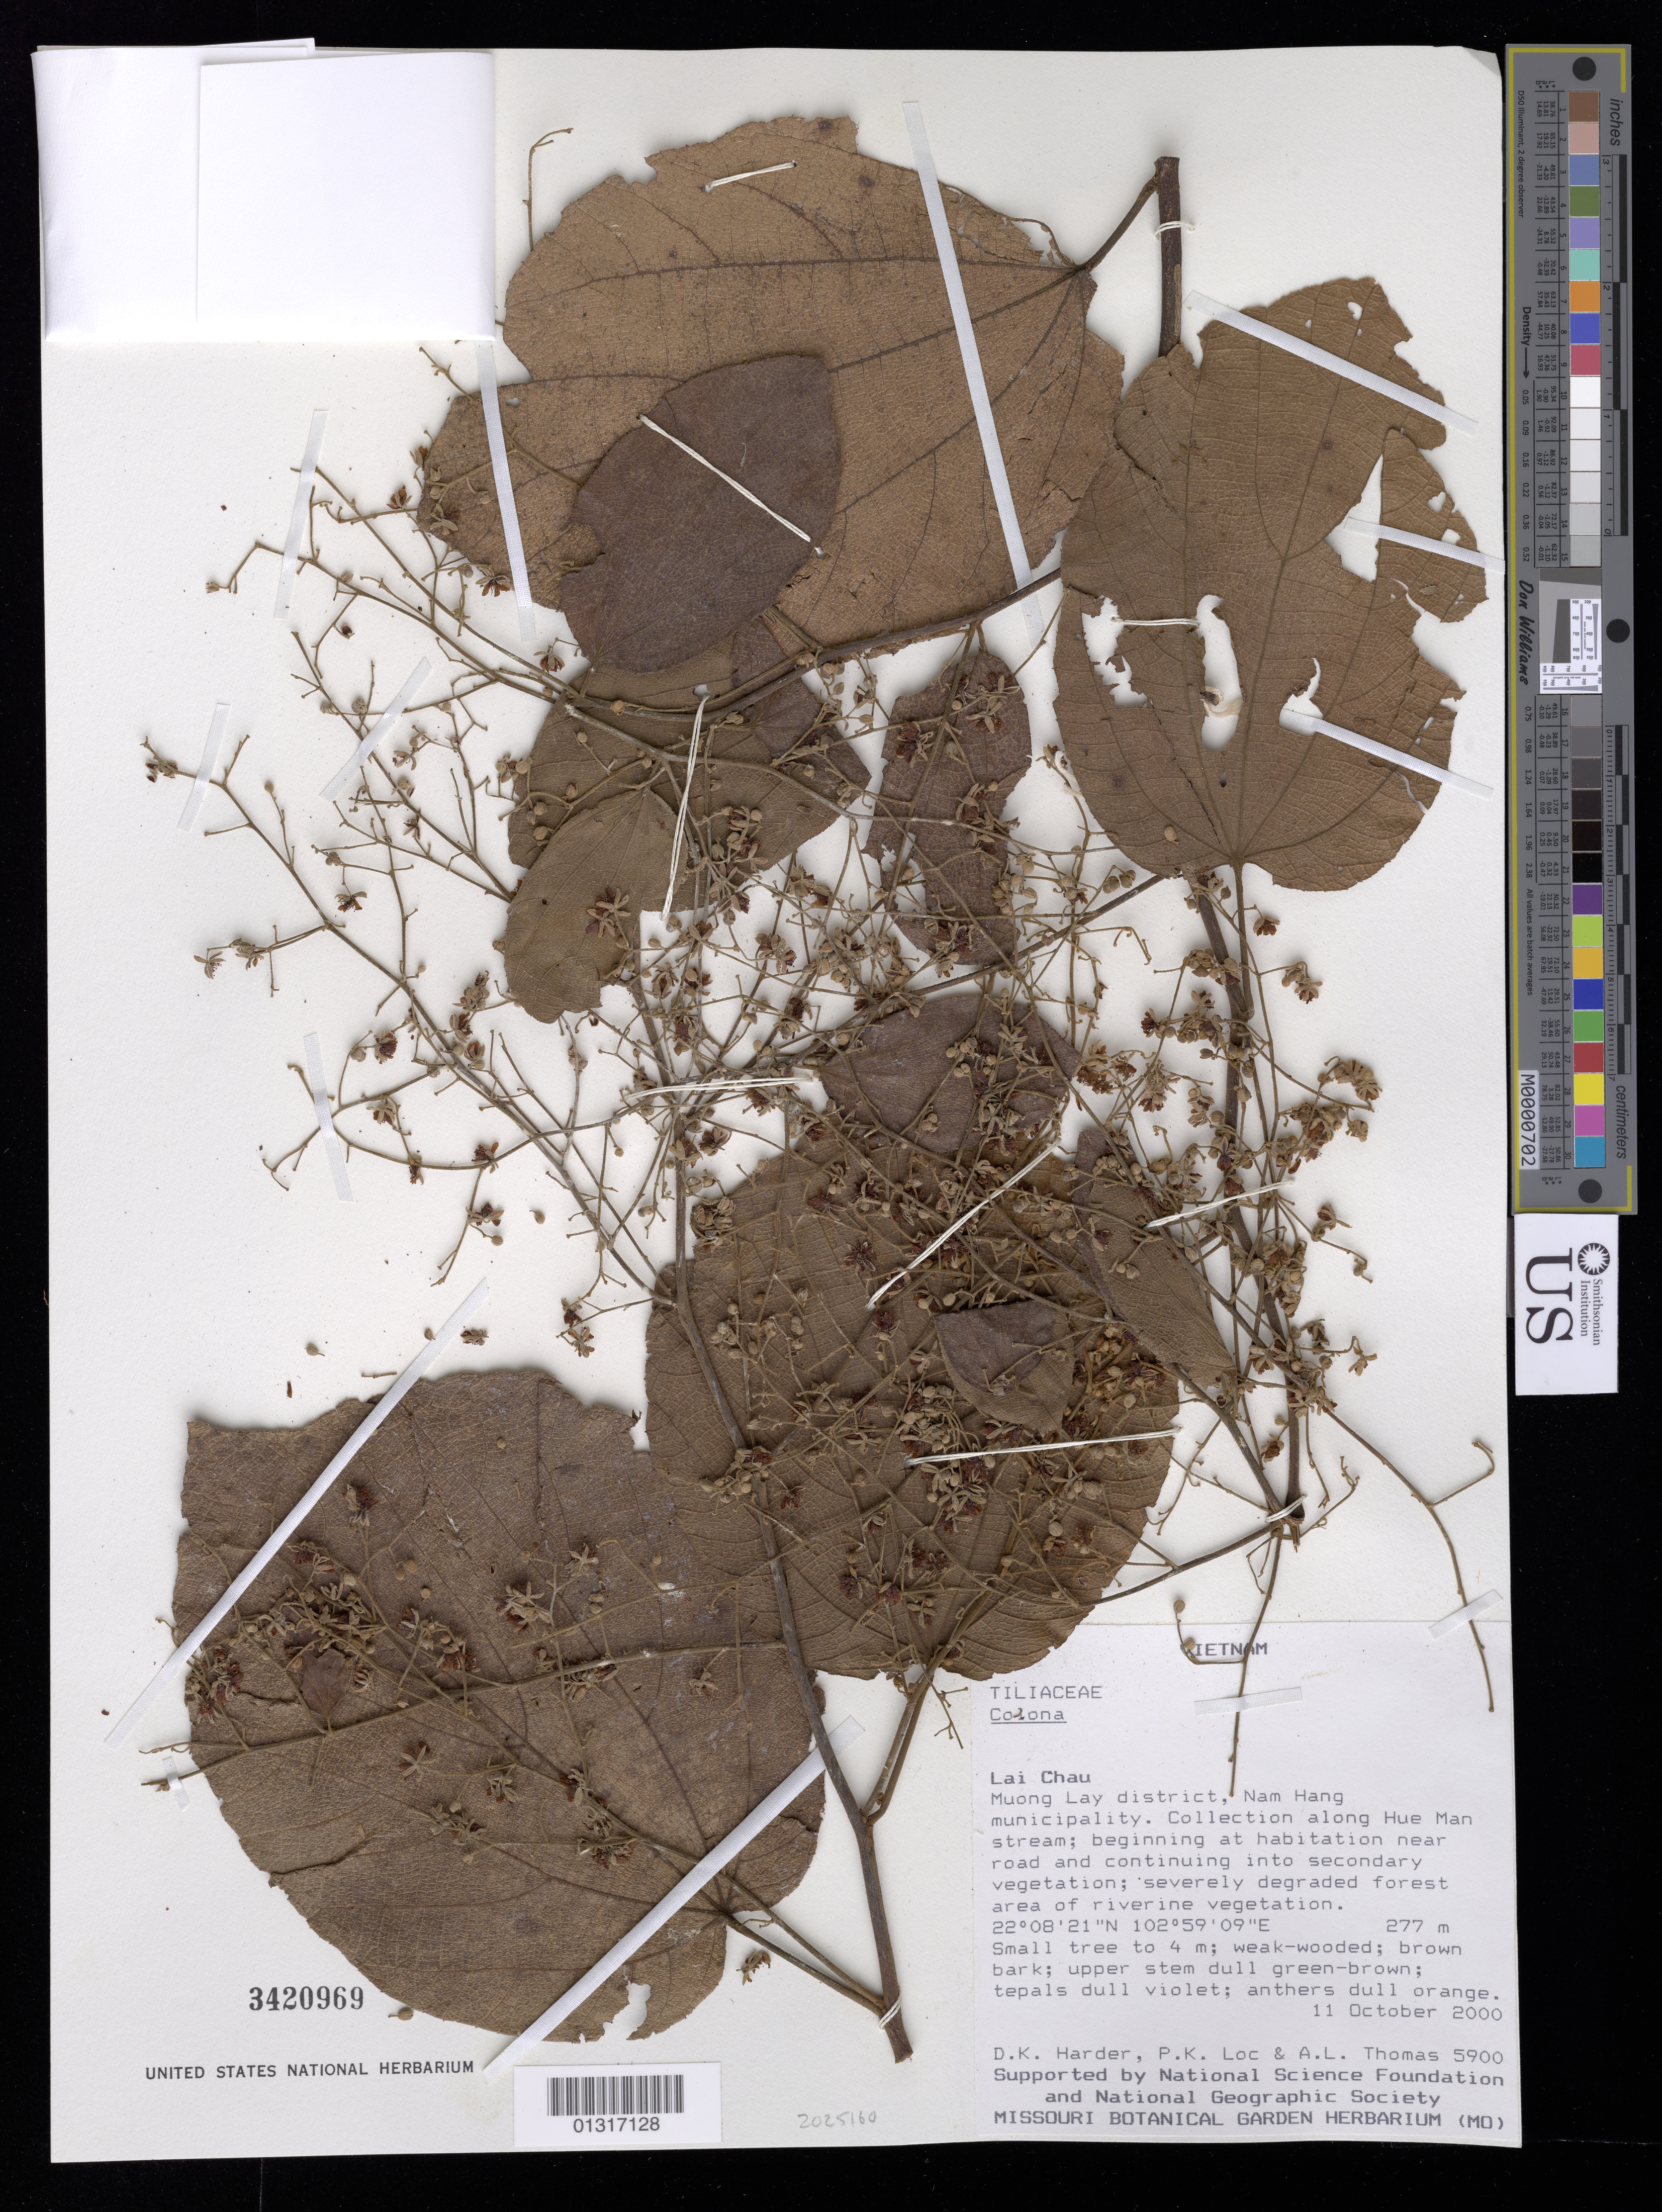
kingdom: Plantae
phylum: Tracheophyta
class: Magnoliopsida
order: Malvales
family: Malvaceae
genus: Colona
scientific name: Colona sp.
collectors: D. Harder, P. K. Lôc & A. Thomas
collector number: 5900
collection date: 2000-10-11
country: Vietnam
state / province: Lai Châu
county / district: Muong Lay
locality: Nam Hang municipality. Along Hue Man stream.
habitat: severely degraded forest area of riverine vegetation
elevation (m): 277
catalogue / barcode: US 3420969